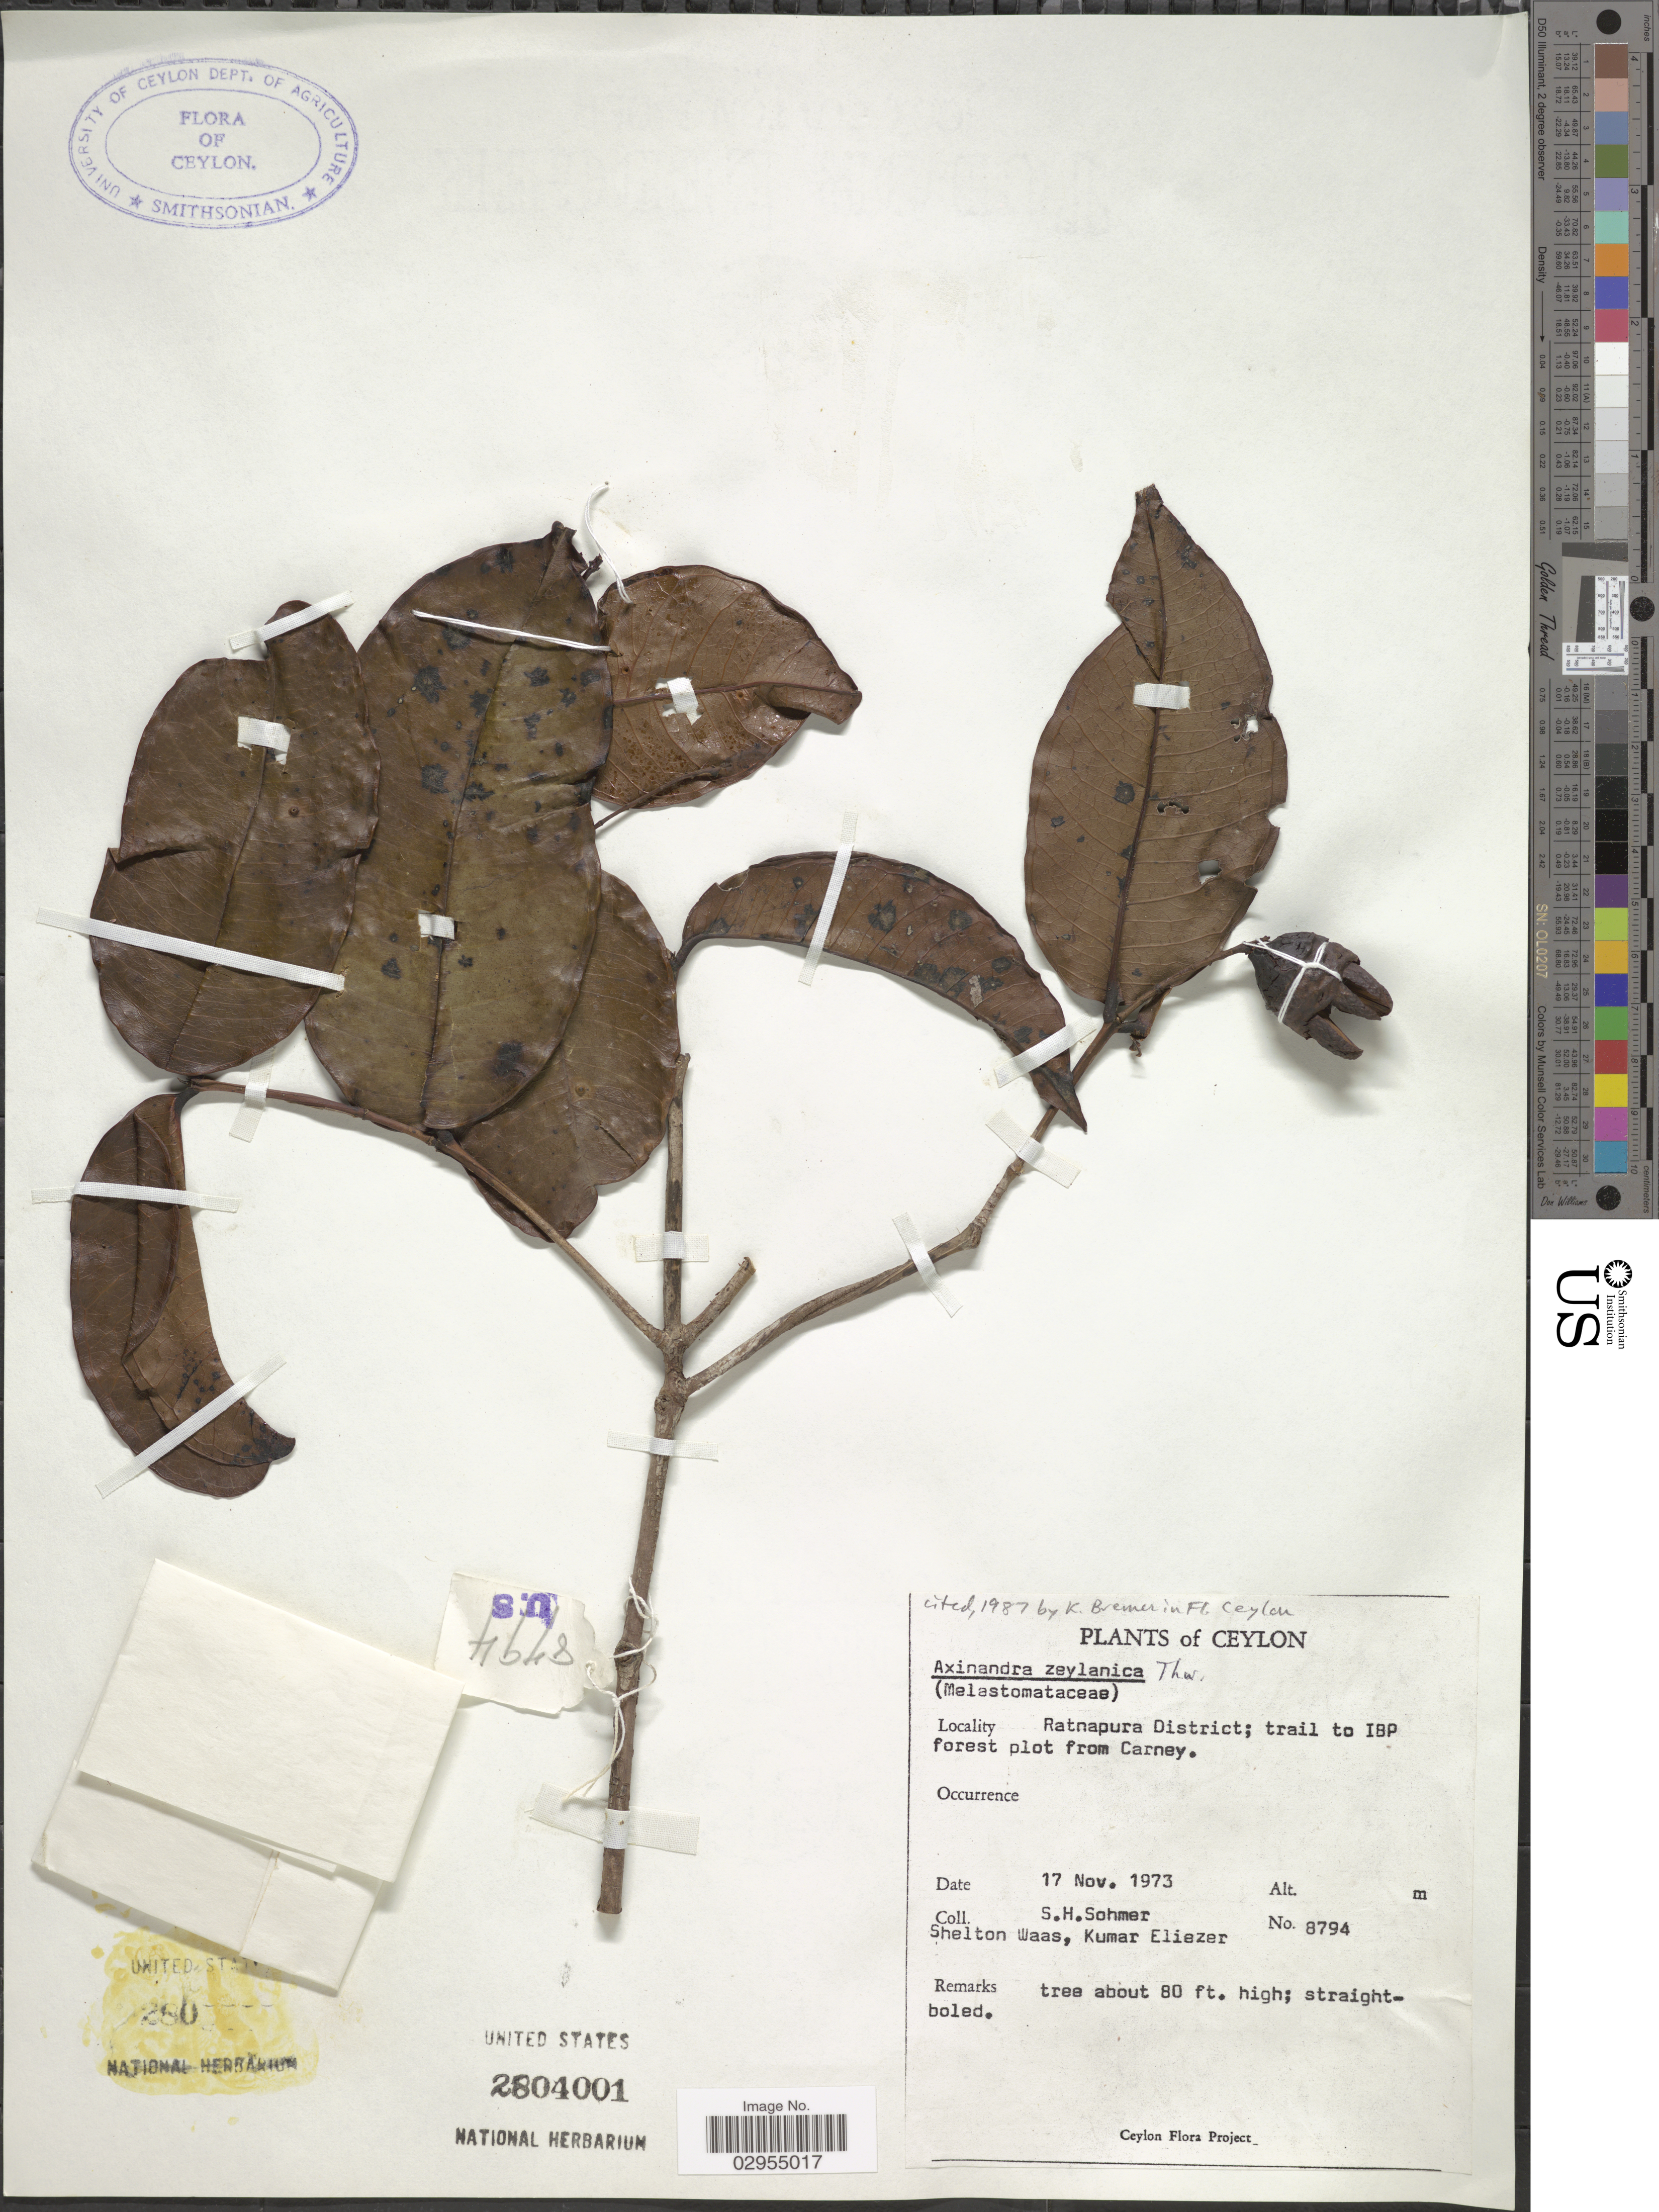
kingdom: Plantae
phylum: Tracheophyta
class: Magnoliopsida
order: Myrtales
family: Crypteroniaceae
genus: Axinandra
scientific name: Axinandra zeylanica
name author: Thwaites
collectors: S. H. Sohmer, S. Waas & K. Eliezer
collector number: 8794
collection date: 1973-11-17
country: Sri Lanka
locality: Ceylon. Ratnapura District; trail to IBP forest plot from Carney.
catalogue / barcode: US 2804001